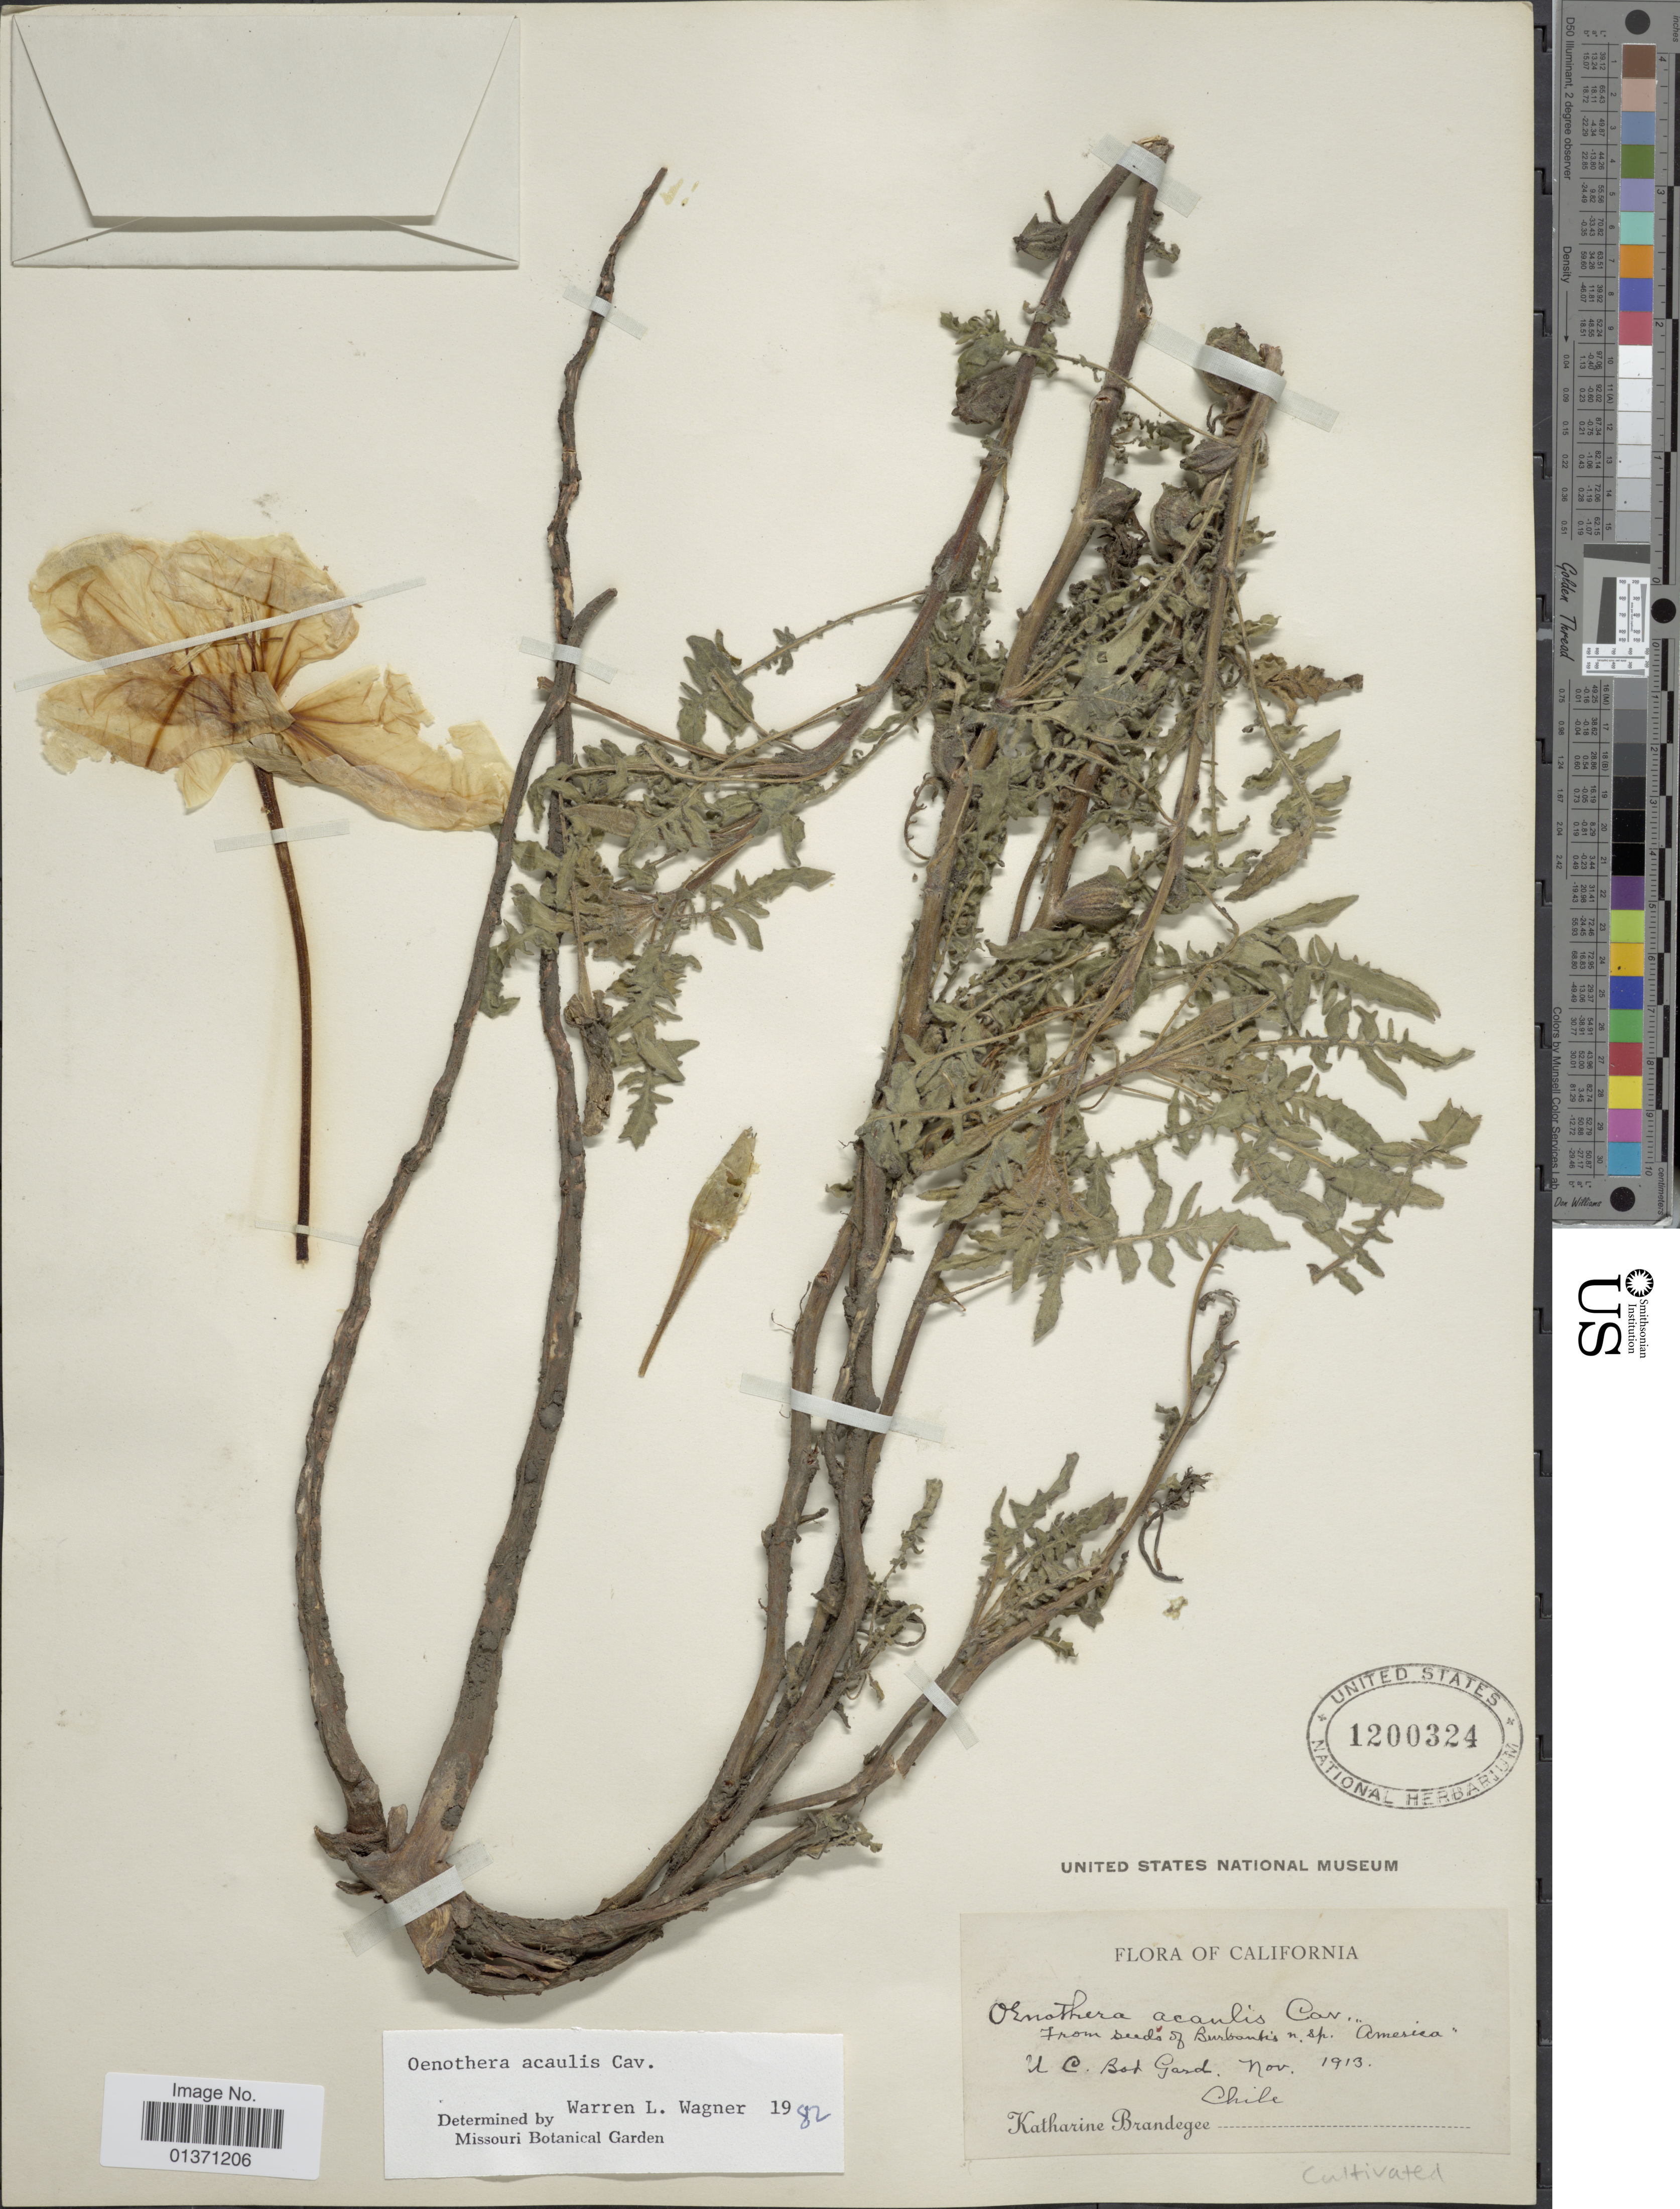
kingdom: Plantae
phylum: Tracheophyta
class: Magnoliopsida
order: Myrtales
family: Onagraceae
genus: Oenothera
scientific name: Oenothera acaulis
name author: Cav.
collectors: M. K. Brandegee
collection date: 1913-11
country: United States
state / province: California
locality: California, U. C. Bot Gard.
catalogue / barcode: US 1200324